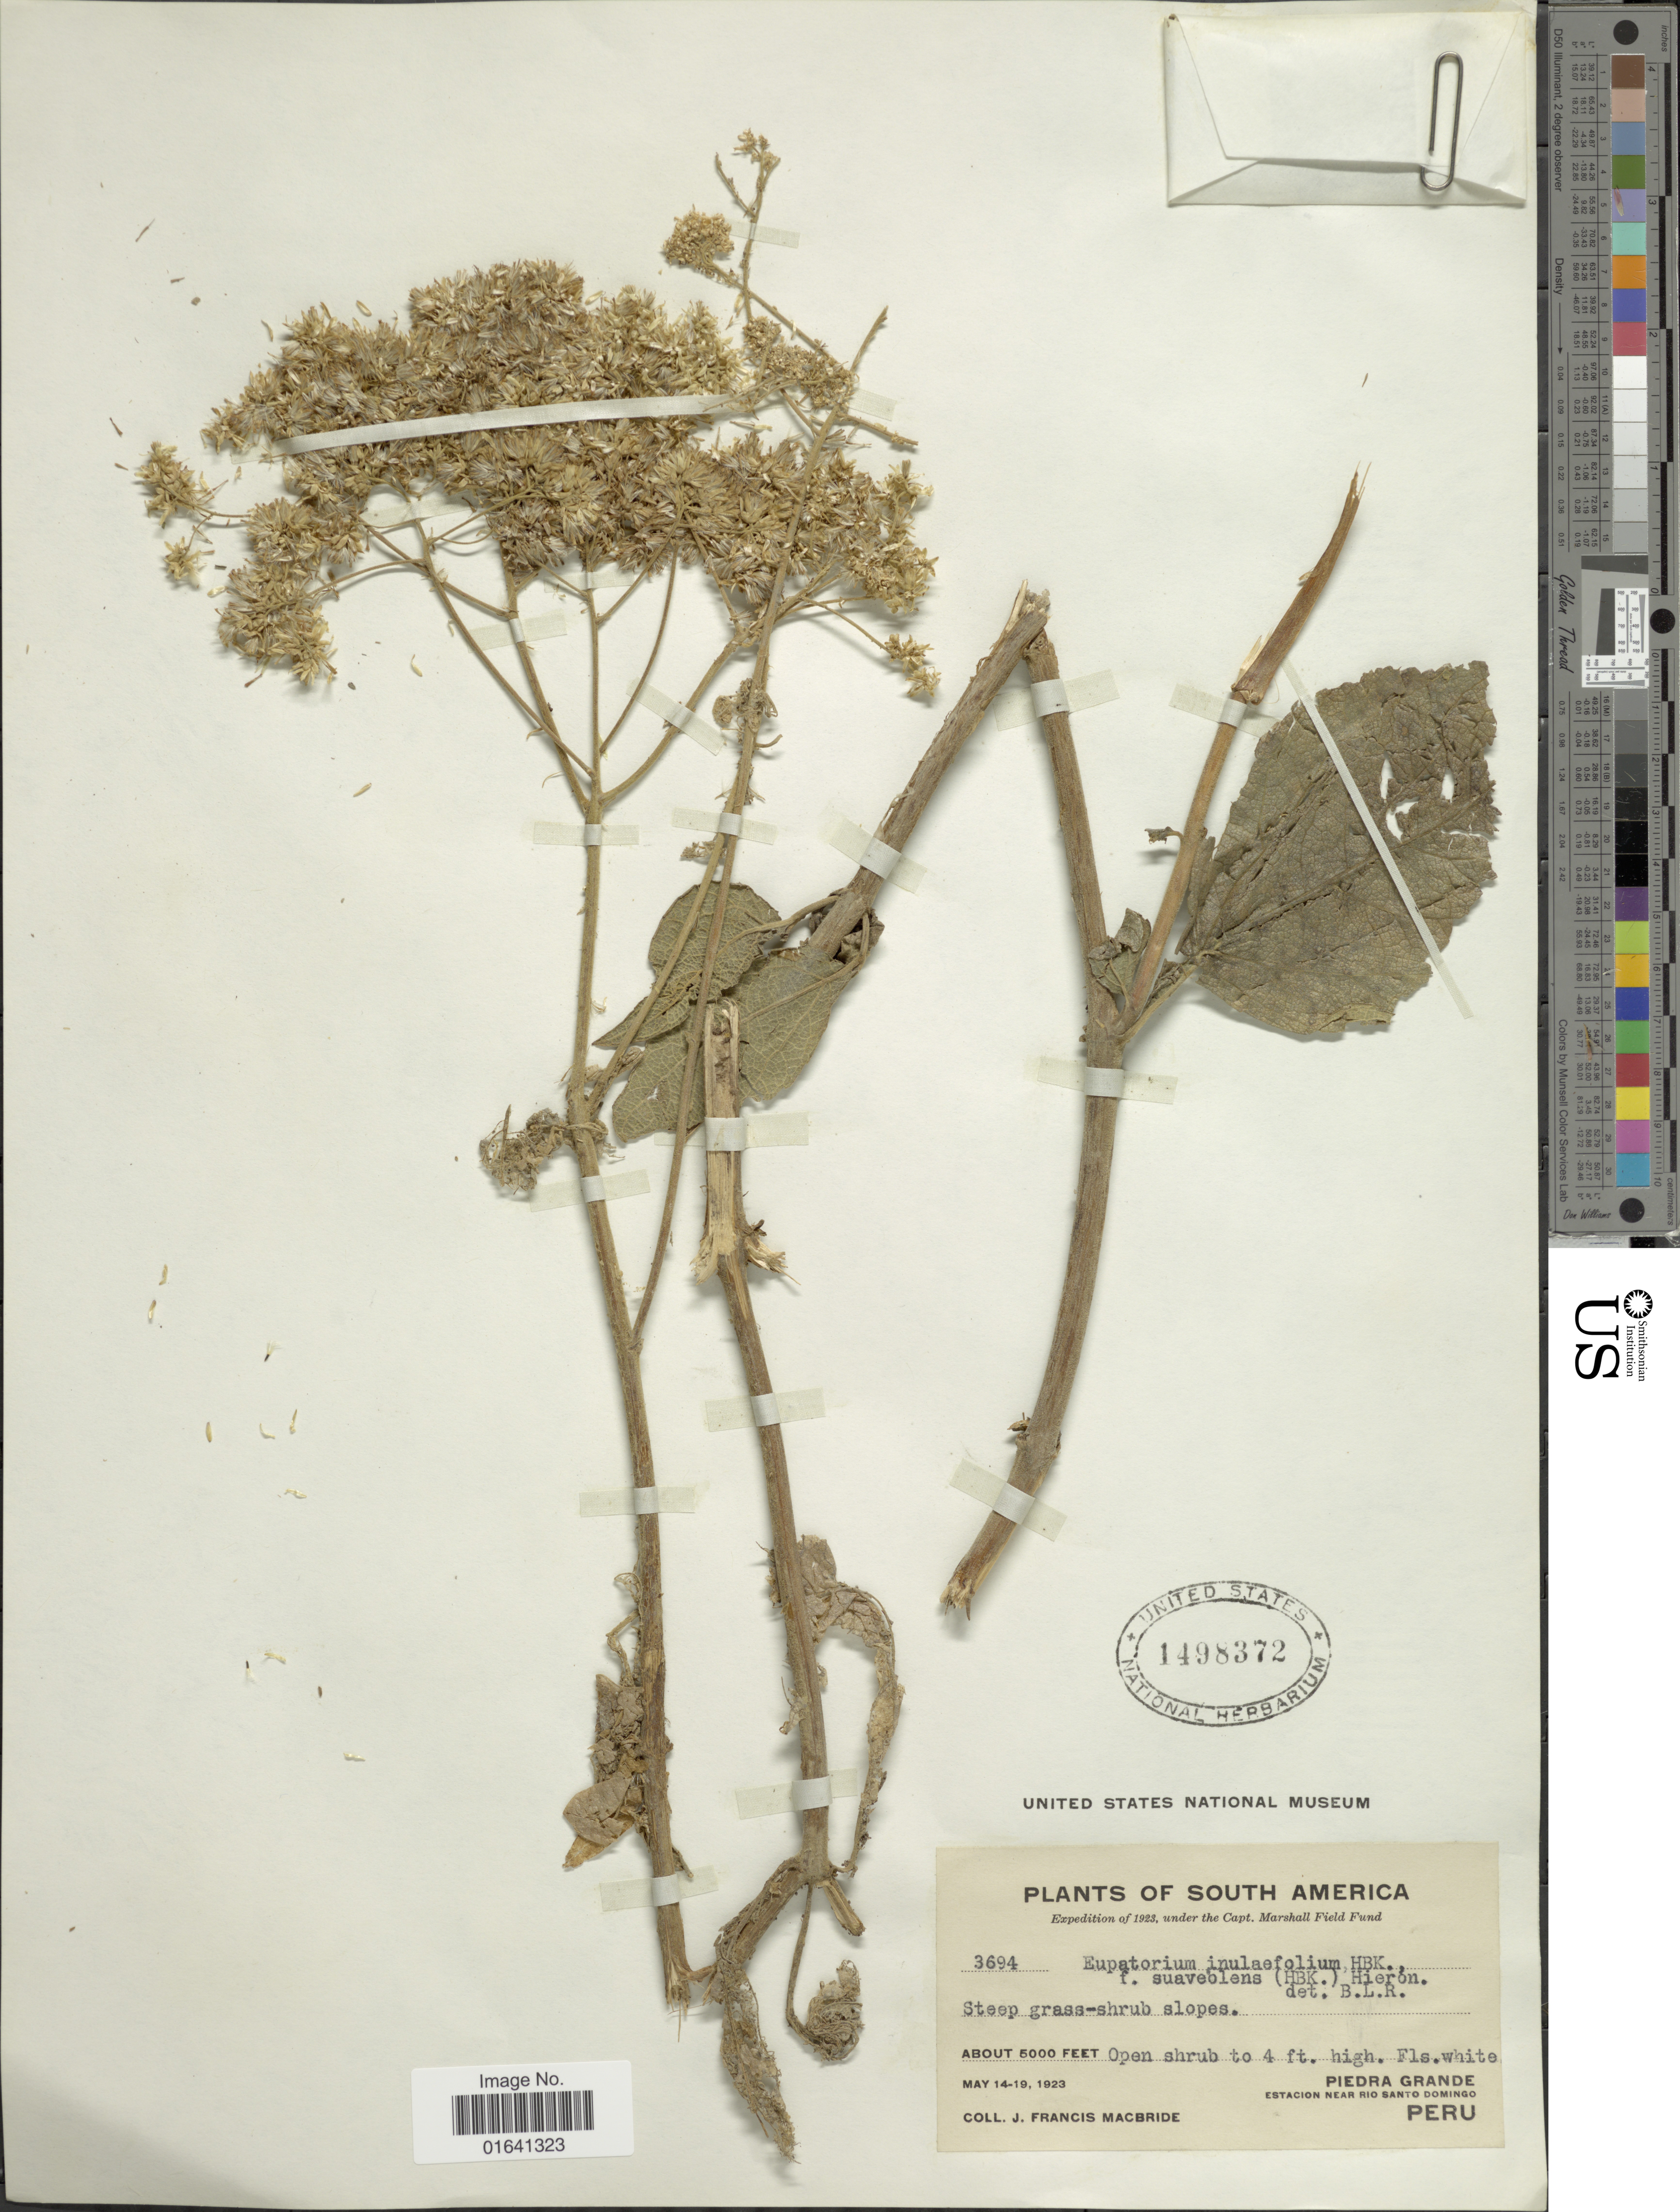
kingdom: Plantae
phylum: Tracheophyta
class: Magnoliopsida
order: Asterales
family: Asteraceae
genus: Austroeupatorium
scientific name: Austroeupatorium inulaefolium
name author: (Kunth) R.M. King & H. Rob.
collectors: J. F. Macbride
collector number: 3694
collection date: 1923-05-14/1923-05-19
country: Peru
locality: Piedra Grande, Estacion near Rio Santo Domingo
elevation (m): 1524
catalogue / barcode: US 1498372